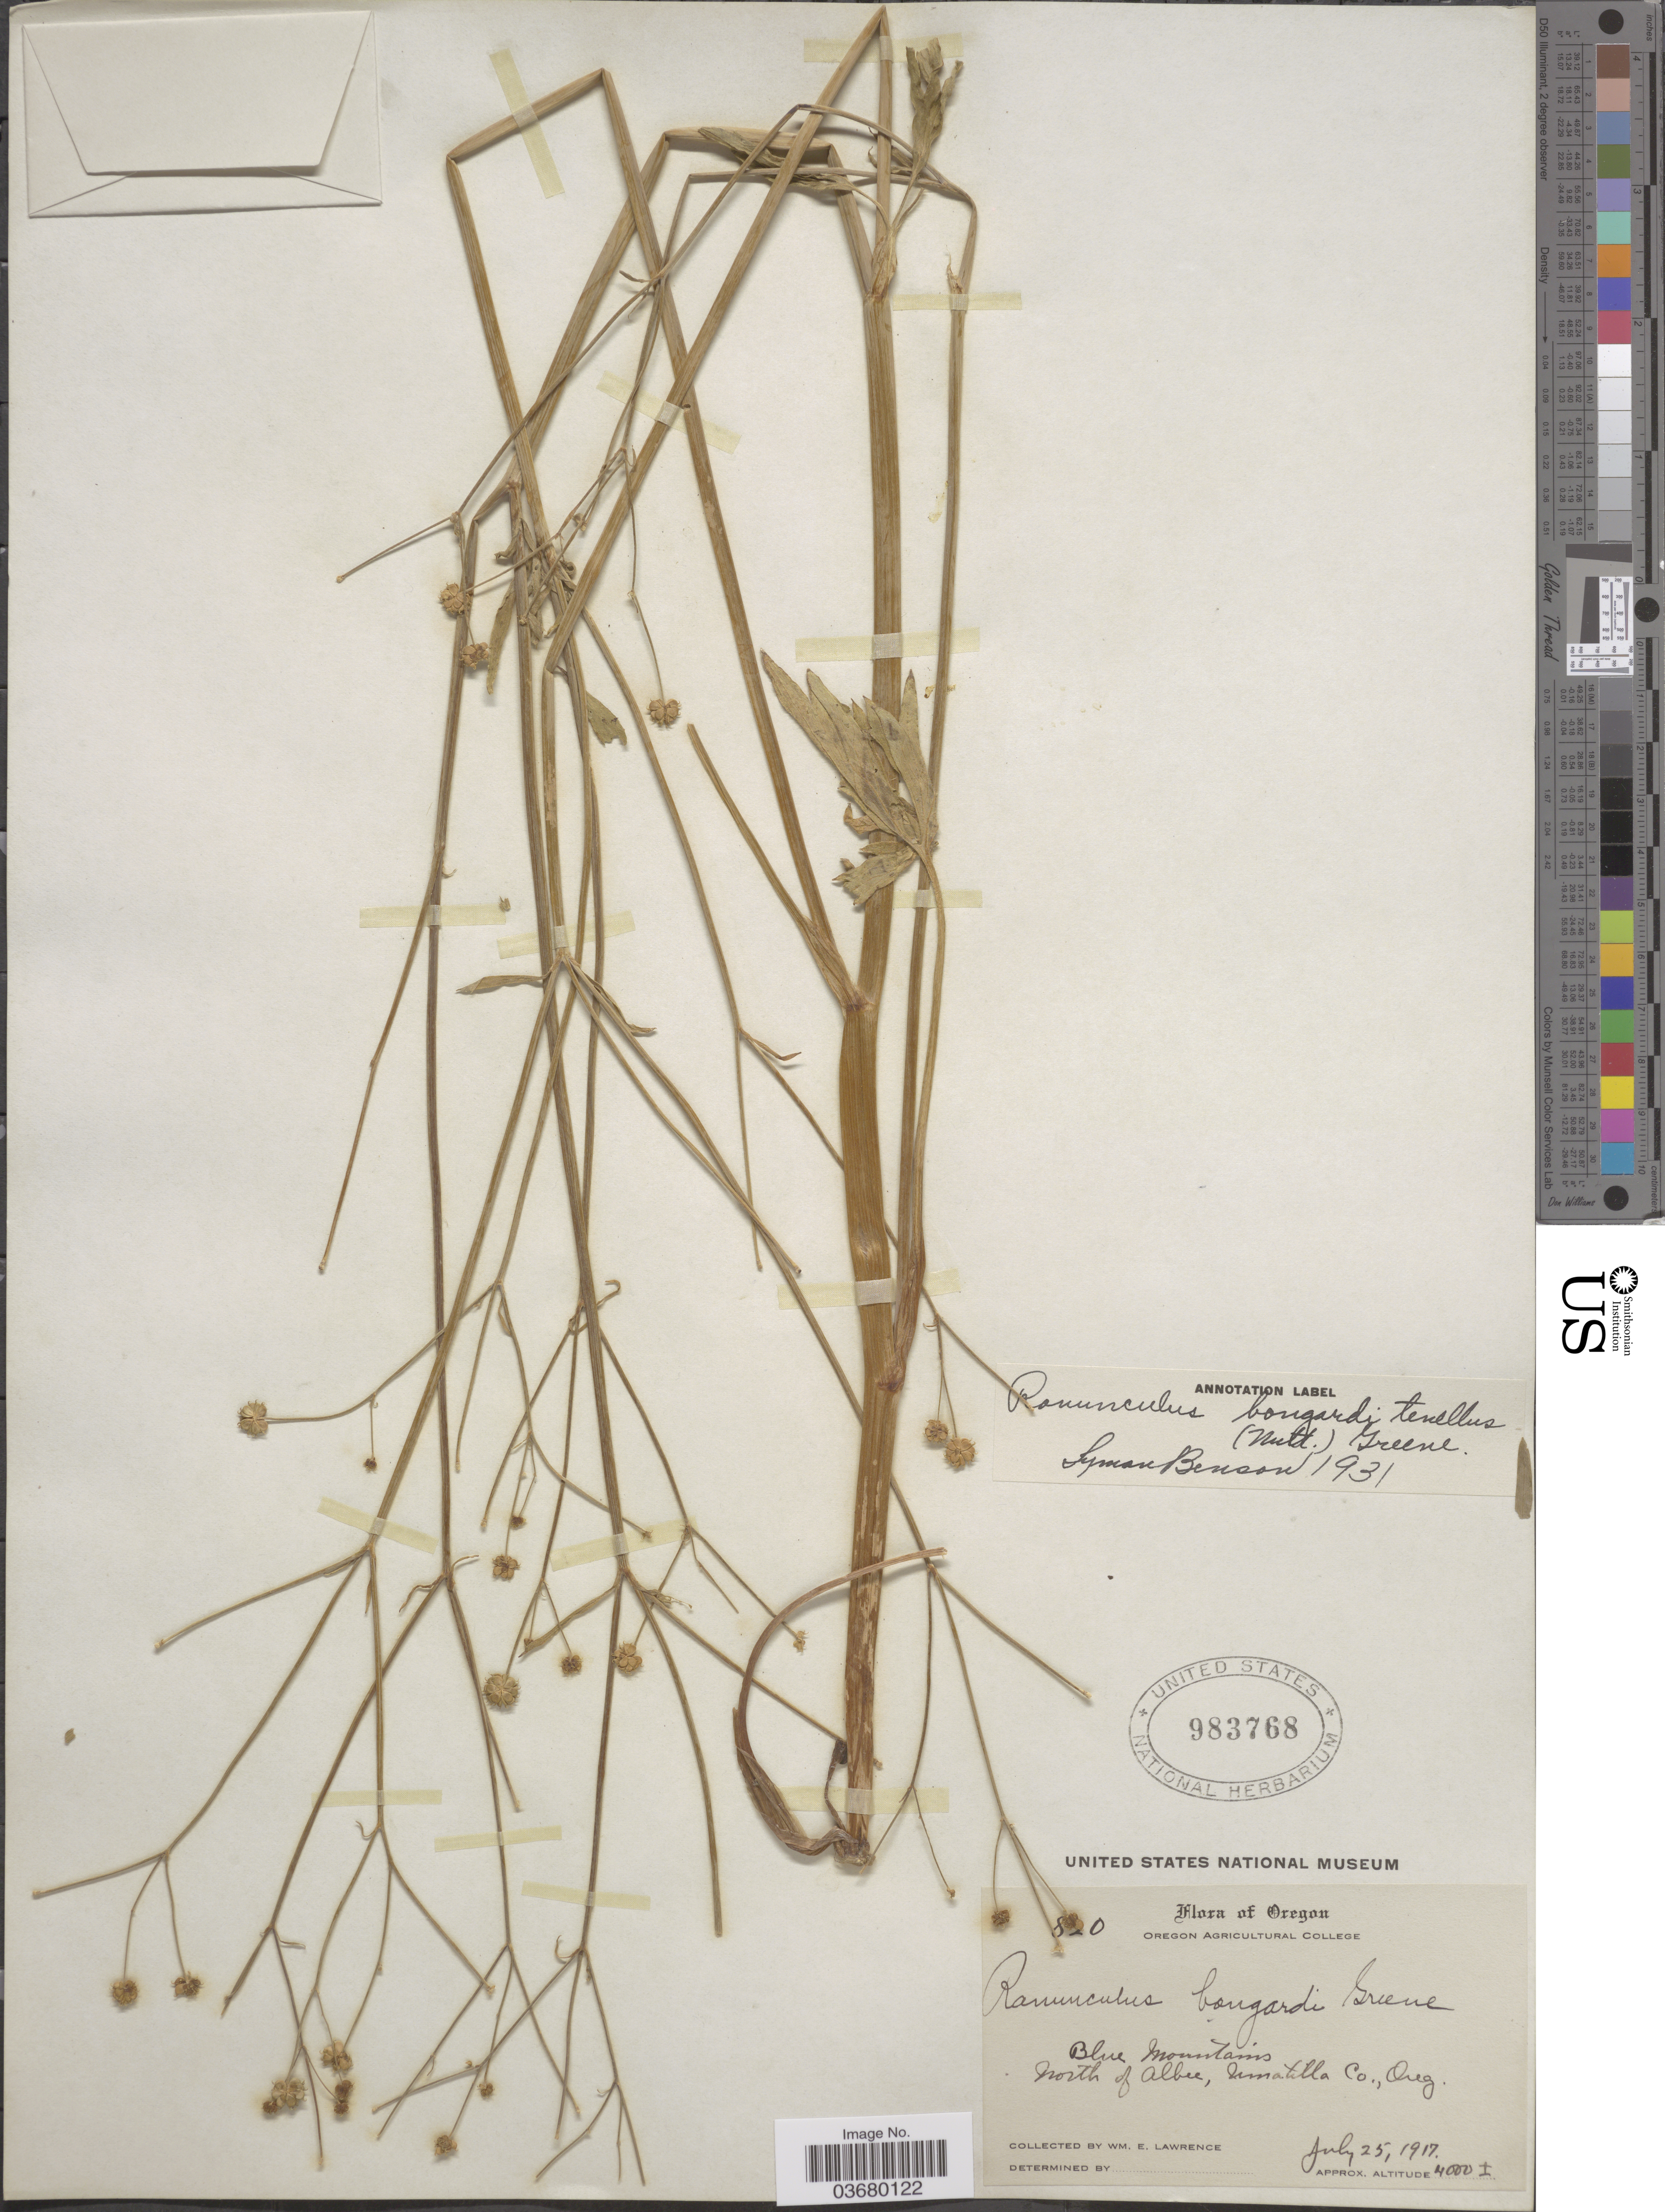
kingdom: Plantae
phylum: Tracheophyta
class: Magnoliopsida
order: Ranunculales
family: Ranunculaceae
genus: Ranunculus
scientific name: Ranunculus bongardii var. tenellus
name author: (A. Gray) Greene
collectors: W. Lawrence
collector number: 8!0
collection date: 1917-07-25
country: United States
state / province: Oregon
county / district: Umatilla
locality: Blue Mountains. North of Albee, Umatilla Co.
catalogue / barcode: US 983768